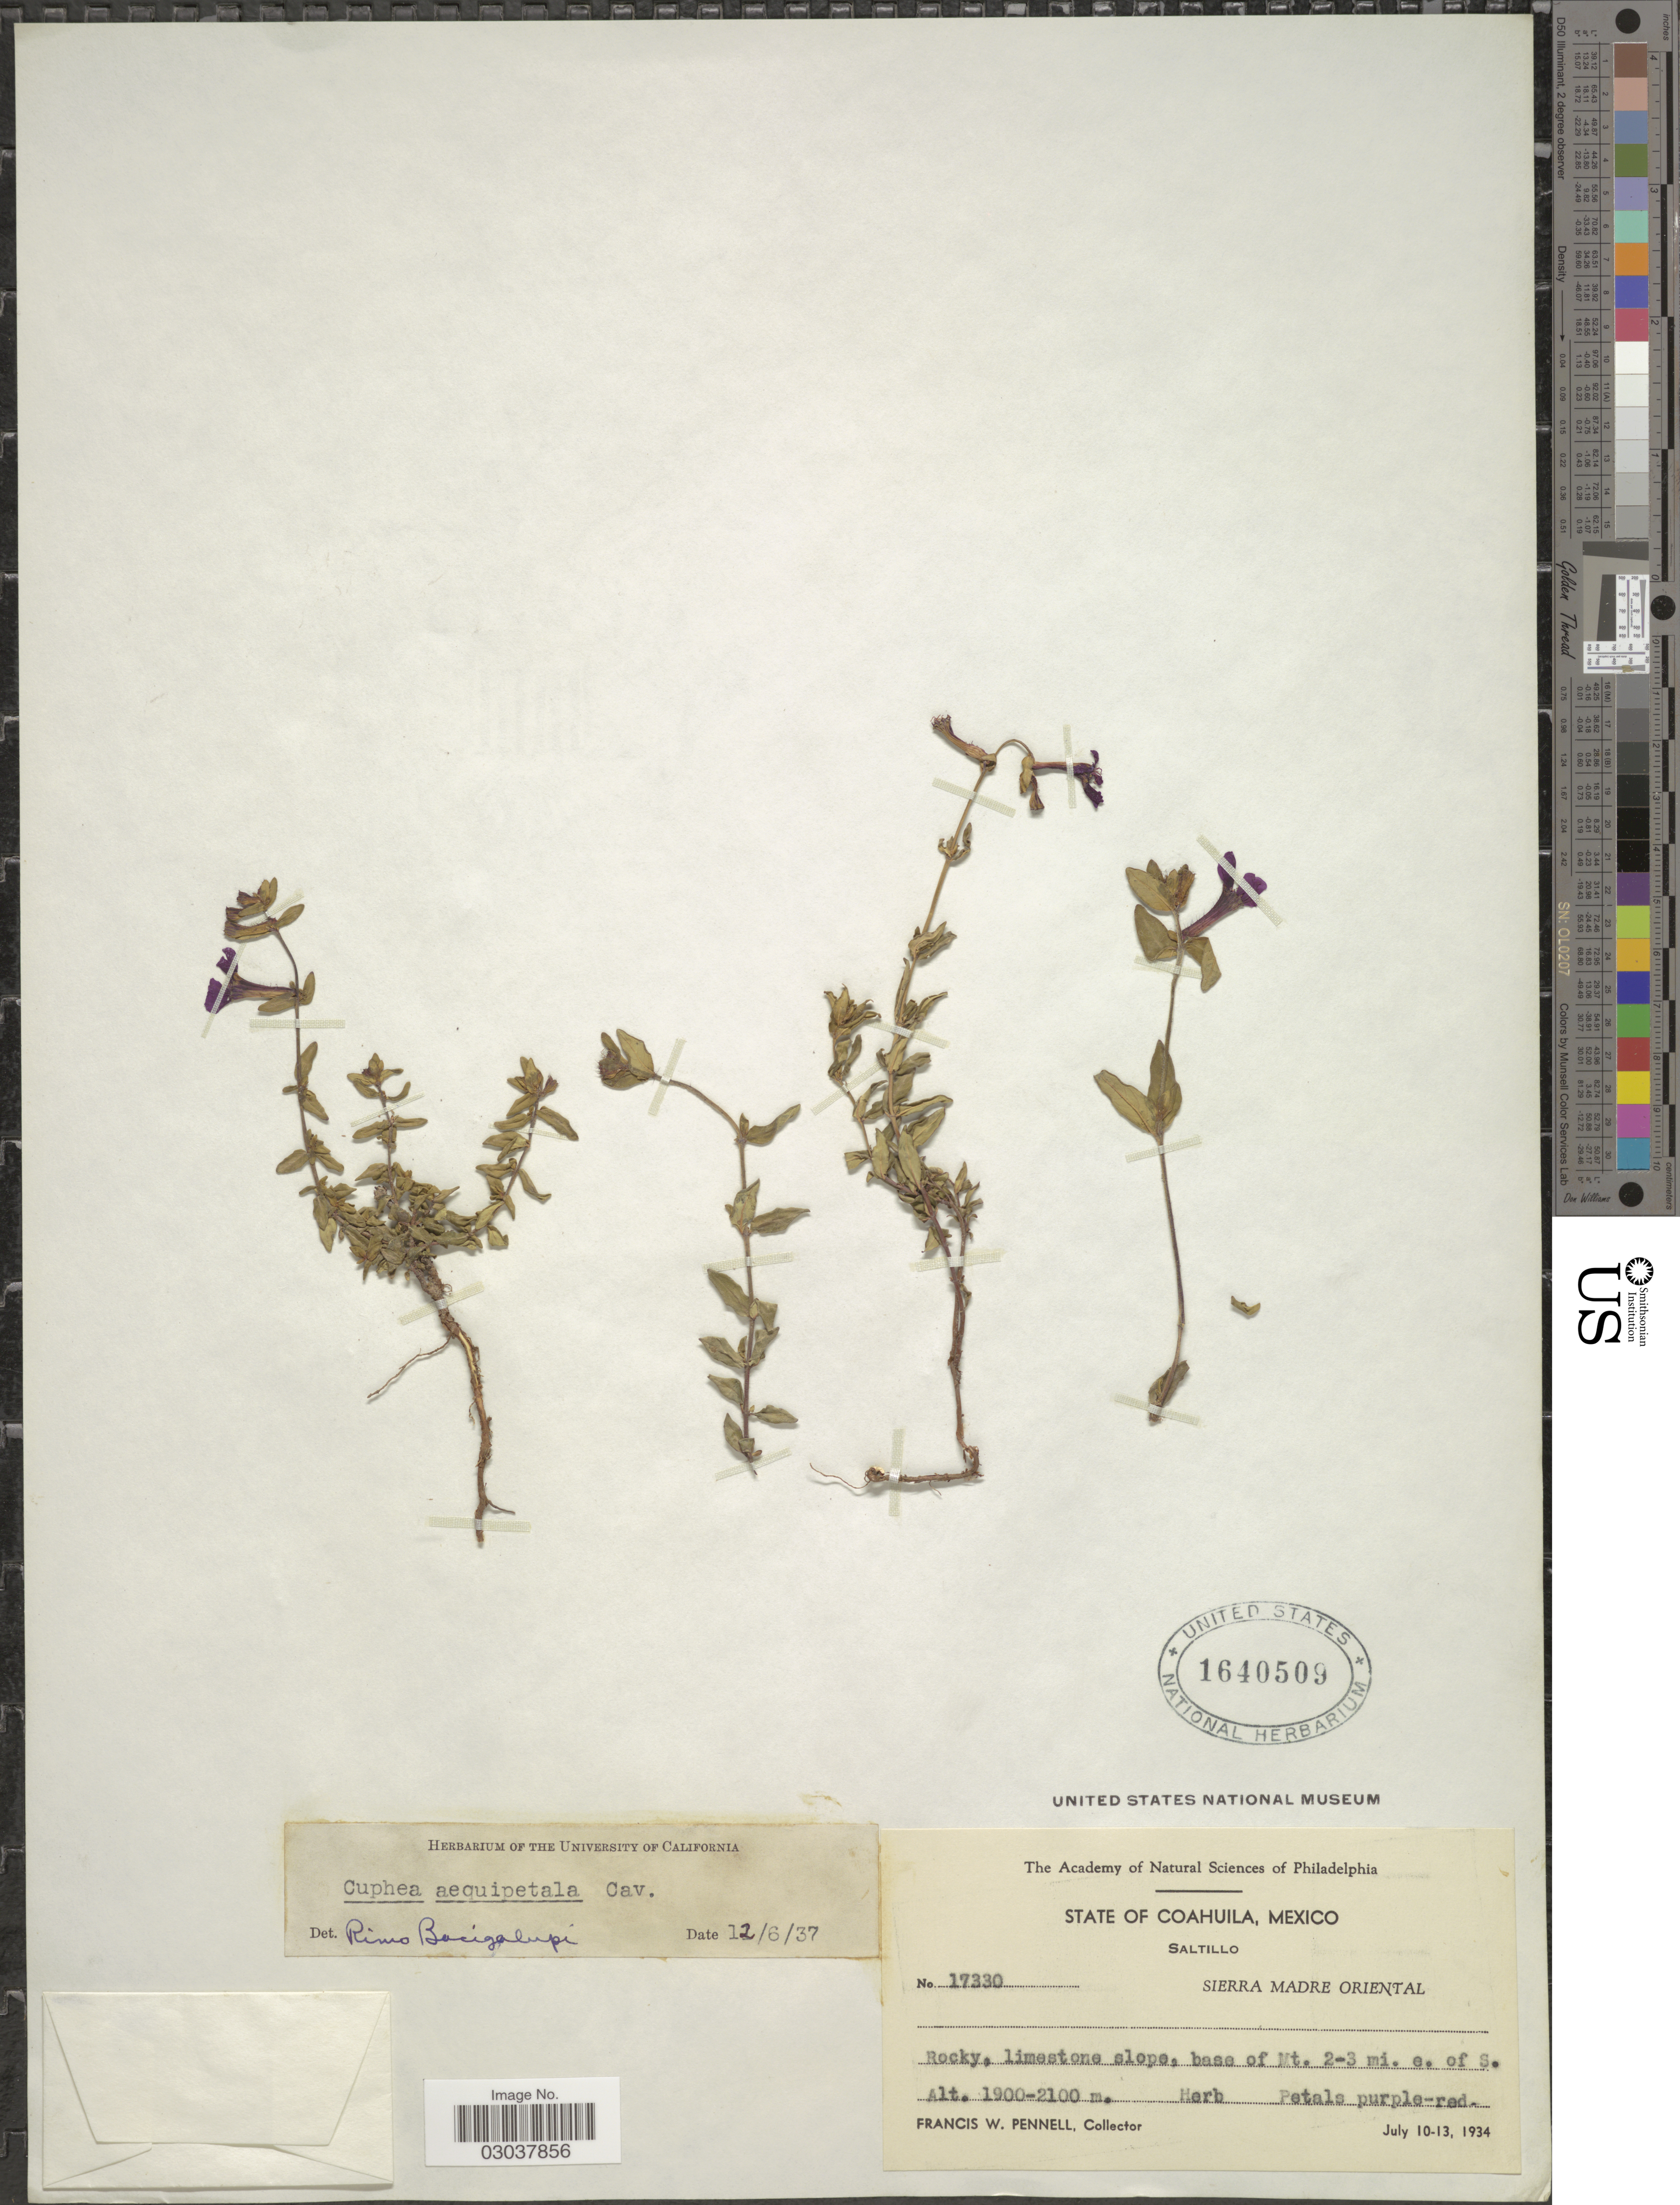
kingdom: Plantae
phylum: Tracheophyta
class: Magnoliopsida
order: Myrtales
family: Lythraceae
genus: Cuphea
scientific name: Cuphea aequipetala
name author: Cav.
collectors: F. W. Pennell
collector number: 17330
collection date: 1934-07-10/1934-07-13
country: Mexico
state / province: Coahuila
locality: Saltillo. Sierra Madre Oriental. Rocky, limestone slope, base of Mt. 2-3 mi. e. of S.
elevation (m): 1900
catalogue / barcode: US 1640509